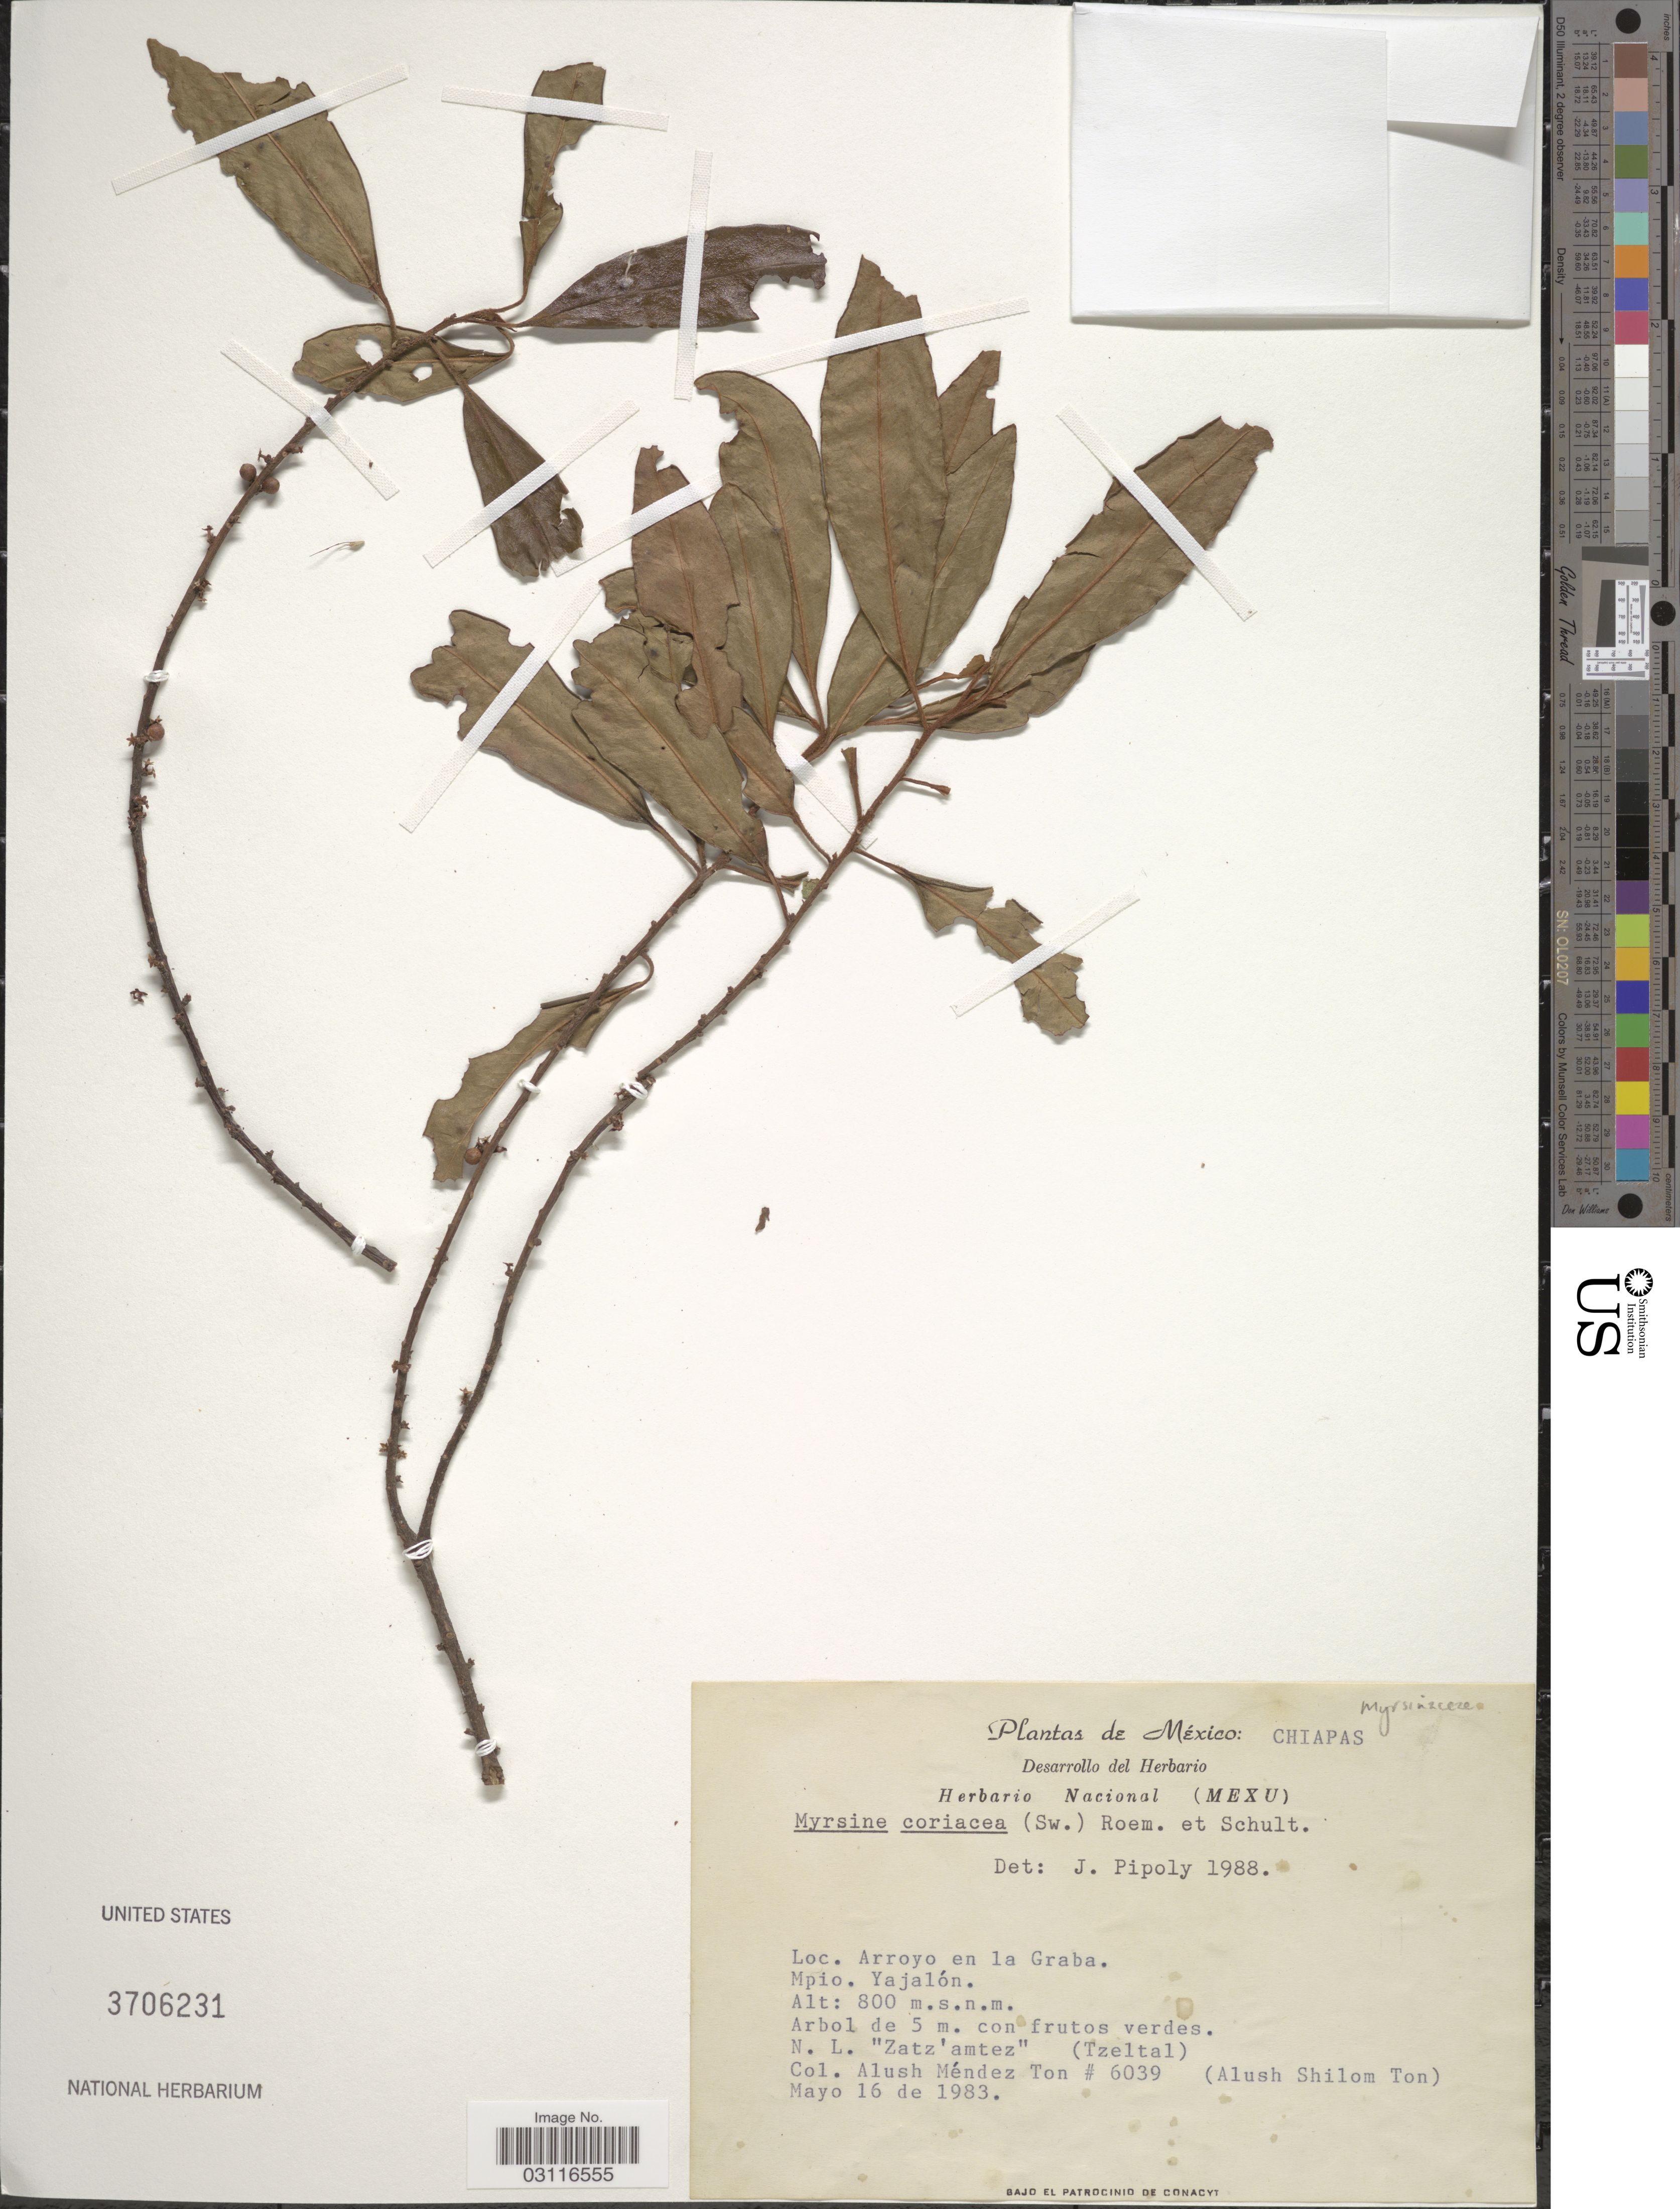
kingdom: Plantae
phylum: Tracheophyta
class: Magnoliopsida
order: Ericales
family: Primulaceae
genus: Myrsine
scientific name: Myrsine coriacea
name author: (Sw.) R. Br. ex Roem. & Schult.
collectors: A. Méndez Ton & A. Ton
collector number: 6039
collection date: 1983-05-16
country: Mexico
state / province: Chiapas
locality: Arroyo en la Graba. Mpio. Yajalón.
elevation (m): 800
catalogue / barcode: US 3706231